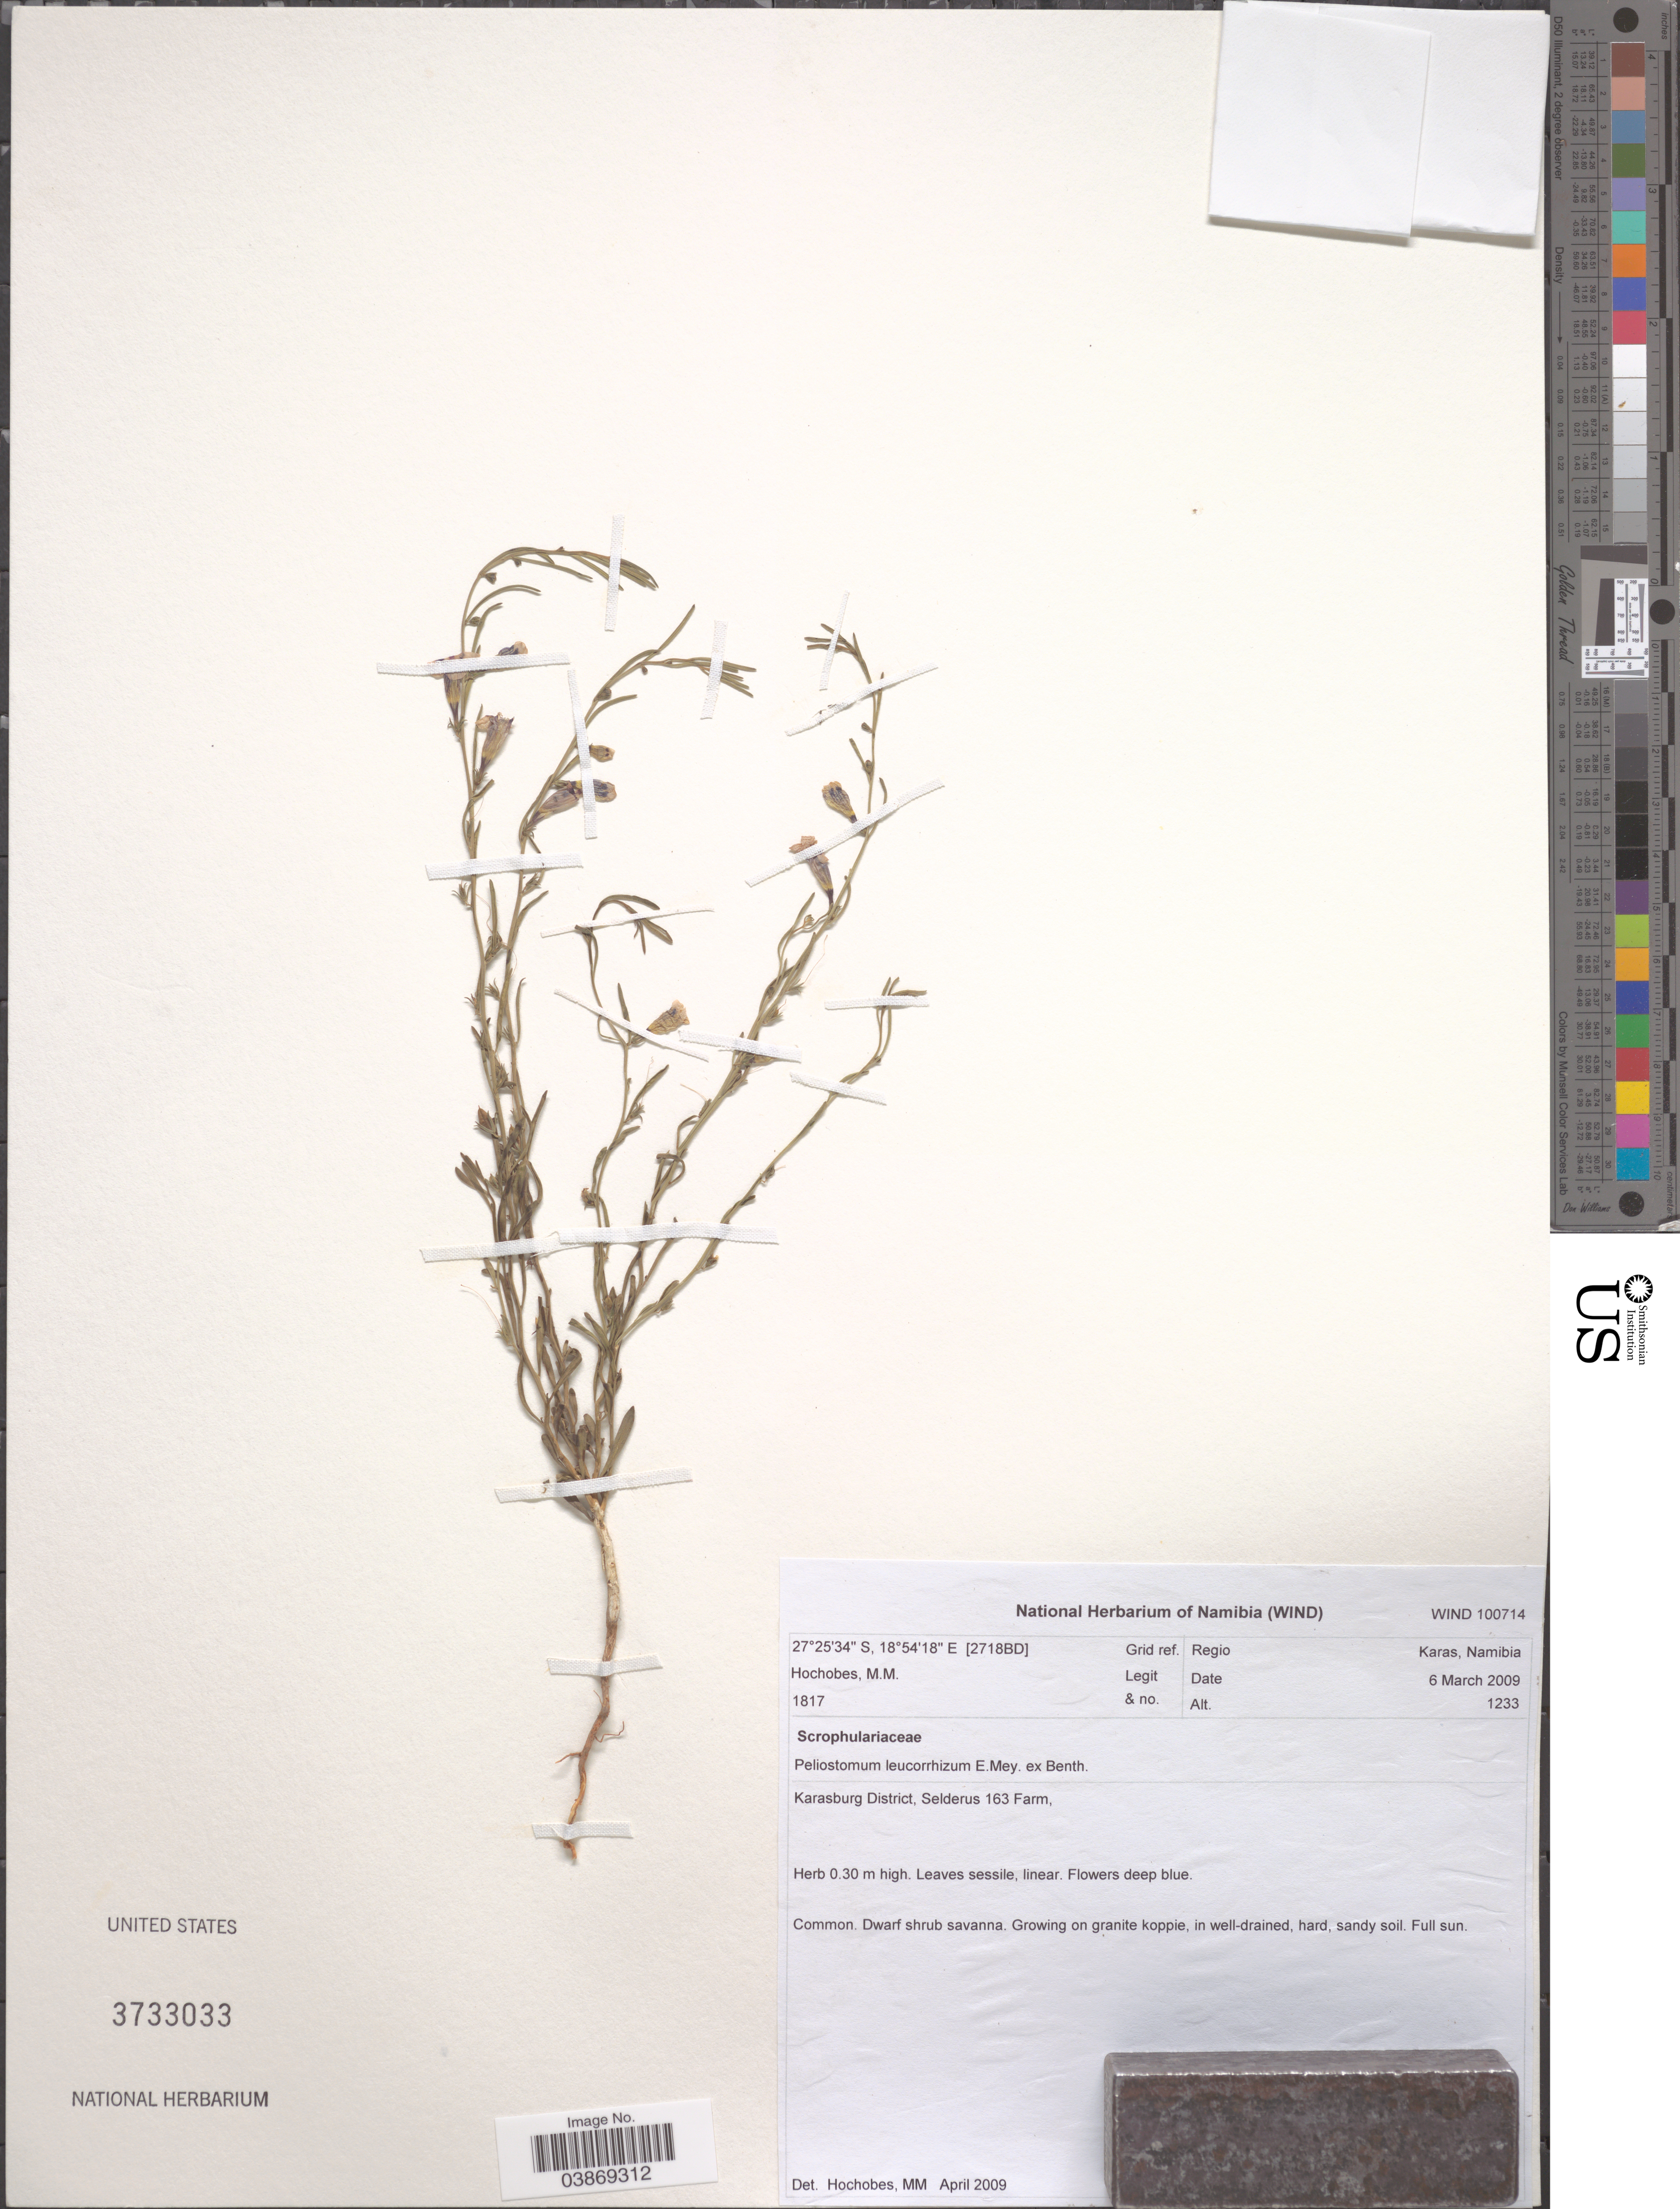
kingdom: Plantae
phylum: Tracheophyta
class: Magnoliopsida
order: Lamiales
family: Scrophulariaceae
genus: Peliostomum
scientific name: Peliostomum leucorrhizum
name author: E. Mey. ex Benth.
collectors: M. Hochobes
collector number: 1817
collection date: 2009-03-06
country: Namibia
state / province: Karas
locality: [2718BD] Grid ref. Regio Karas, Namibia. Karasburg District, Selderus 163 Farm.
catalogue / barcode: US 3733033